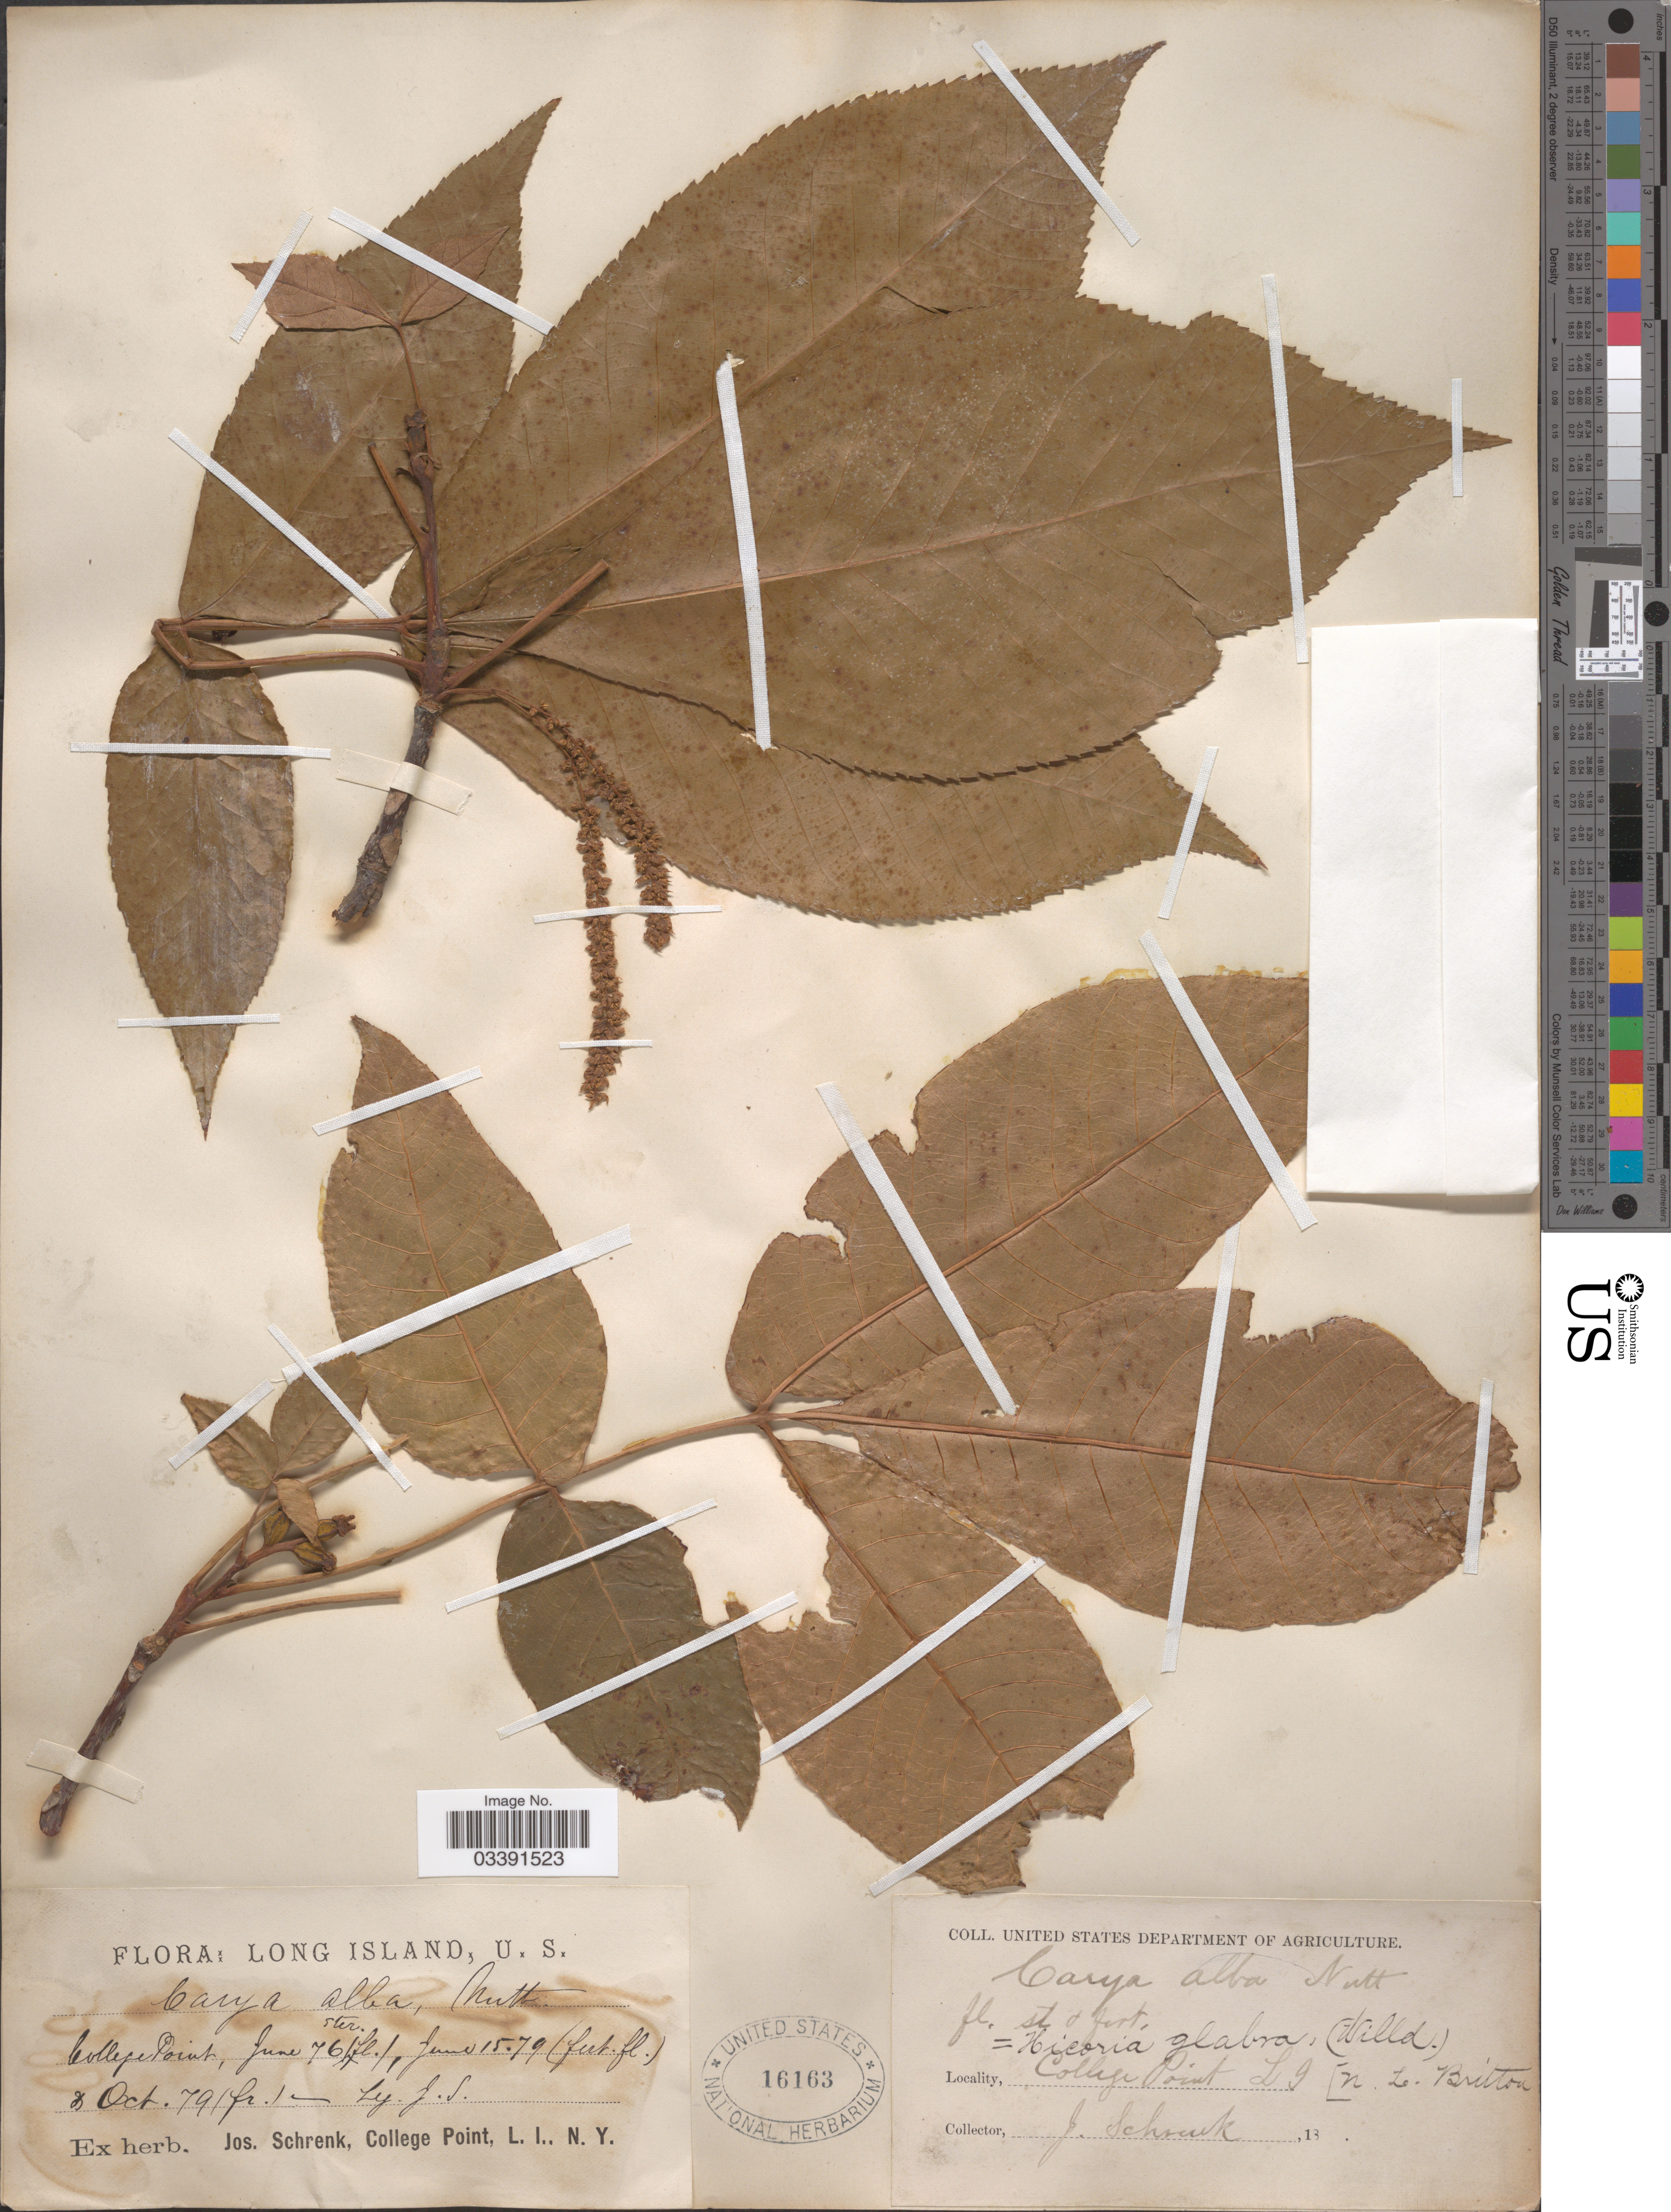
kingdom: Plantae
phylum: Tracheophyta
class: Magnoliopsida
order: Fagales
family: Juglandaceae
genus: Carya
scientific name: Carya glabra var. glabra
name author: (Mill.) Sweet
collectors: J. Schrenk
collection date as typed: Transcribed d/m/y: /2/76 to 3/10/79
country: United States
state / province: New York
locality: Long Island. College Point.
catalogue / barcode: US 16163